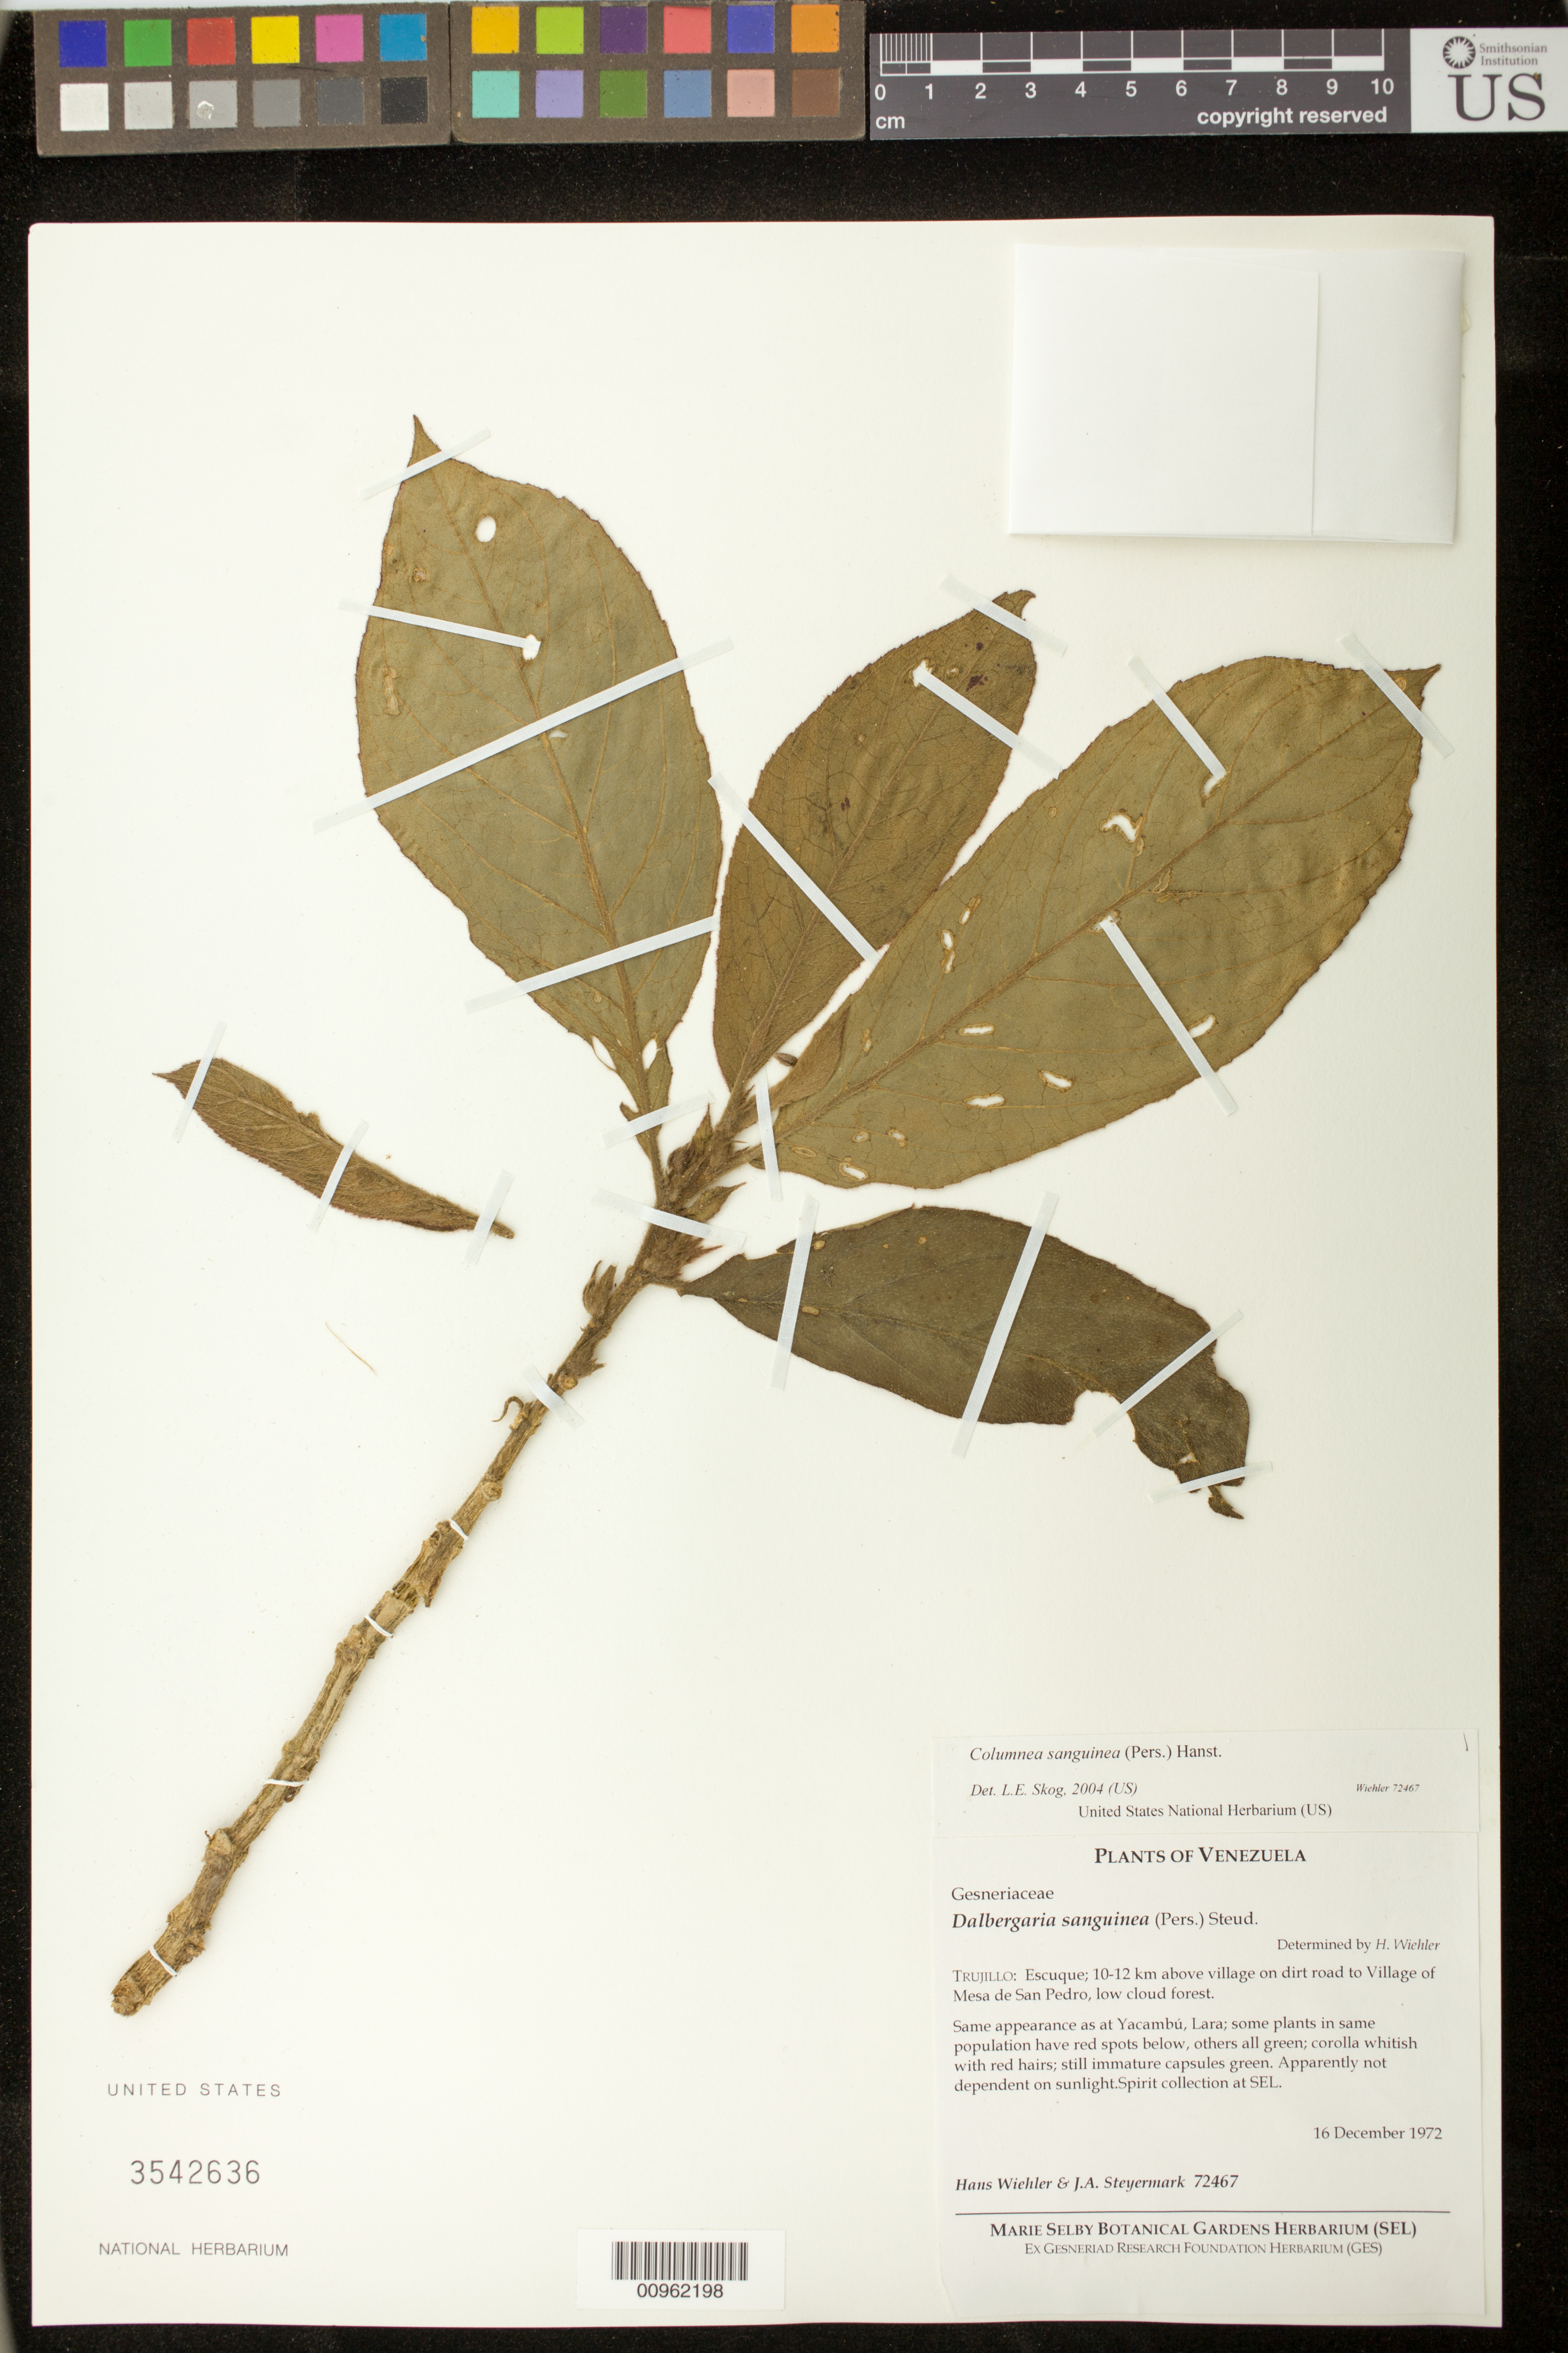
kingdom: Plantae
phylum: Tracheophyta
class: Magnoliopsida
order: Lamiales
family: Gesneriaceae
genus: Columnea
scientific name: Columnea sanguinea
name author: (Pers.) Hanst.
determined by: Skog, Laurence E.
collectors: H. J. Wiehler & J. Steyermark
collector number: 72467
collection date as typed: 16 Dec 1972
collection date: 1972-12-16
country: Venezuela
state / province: Trujillo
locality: Trujillo: Escuque; 10-12 km above village on dirt road to Village of Mesa de San Pedro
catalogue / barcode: US 3542636